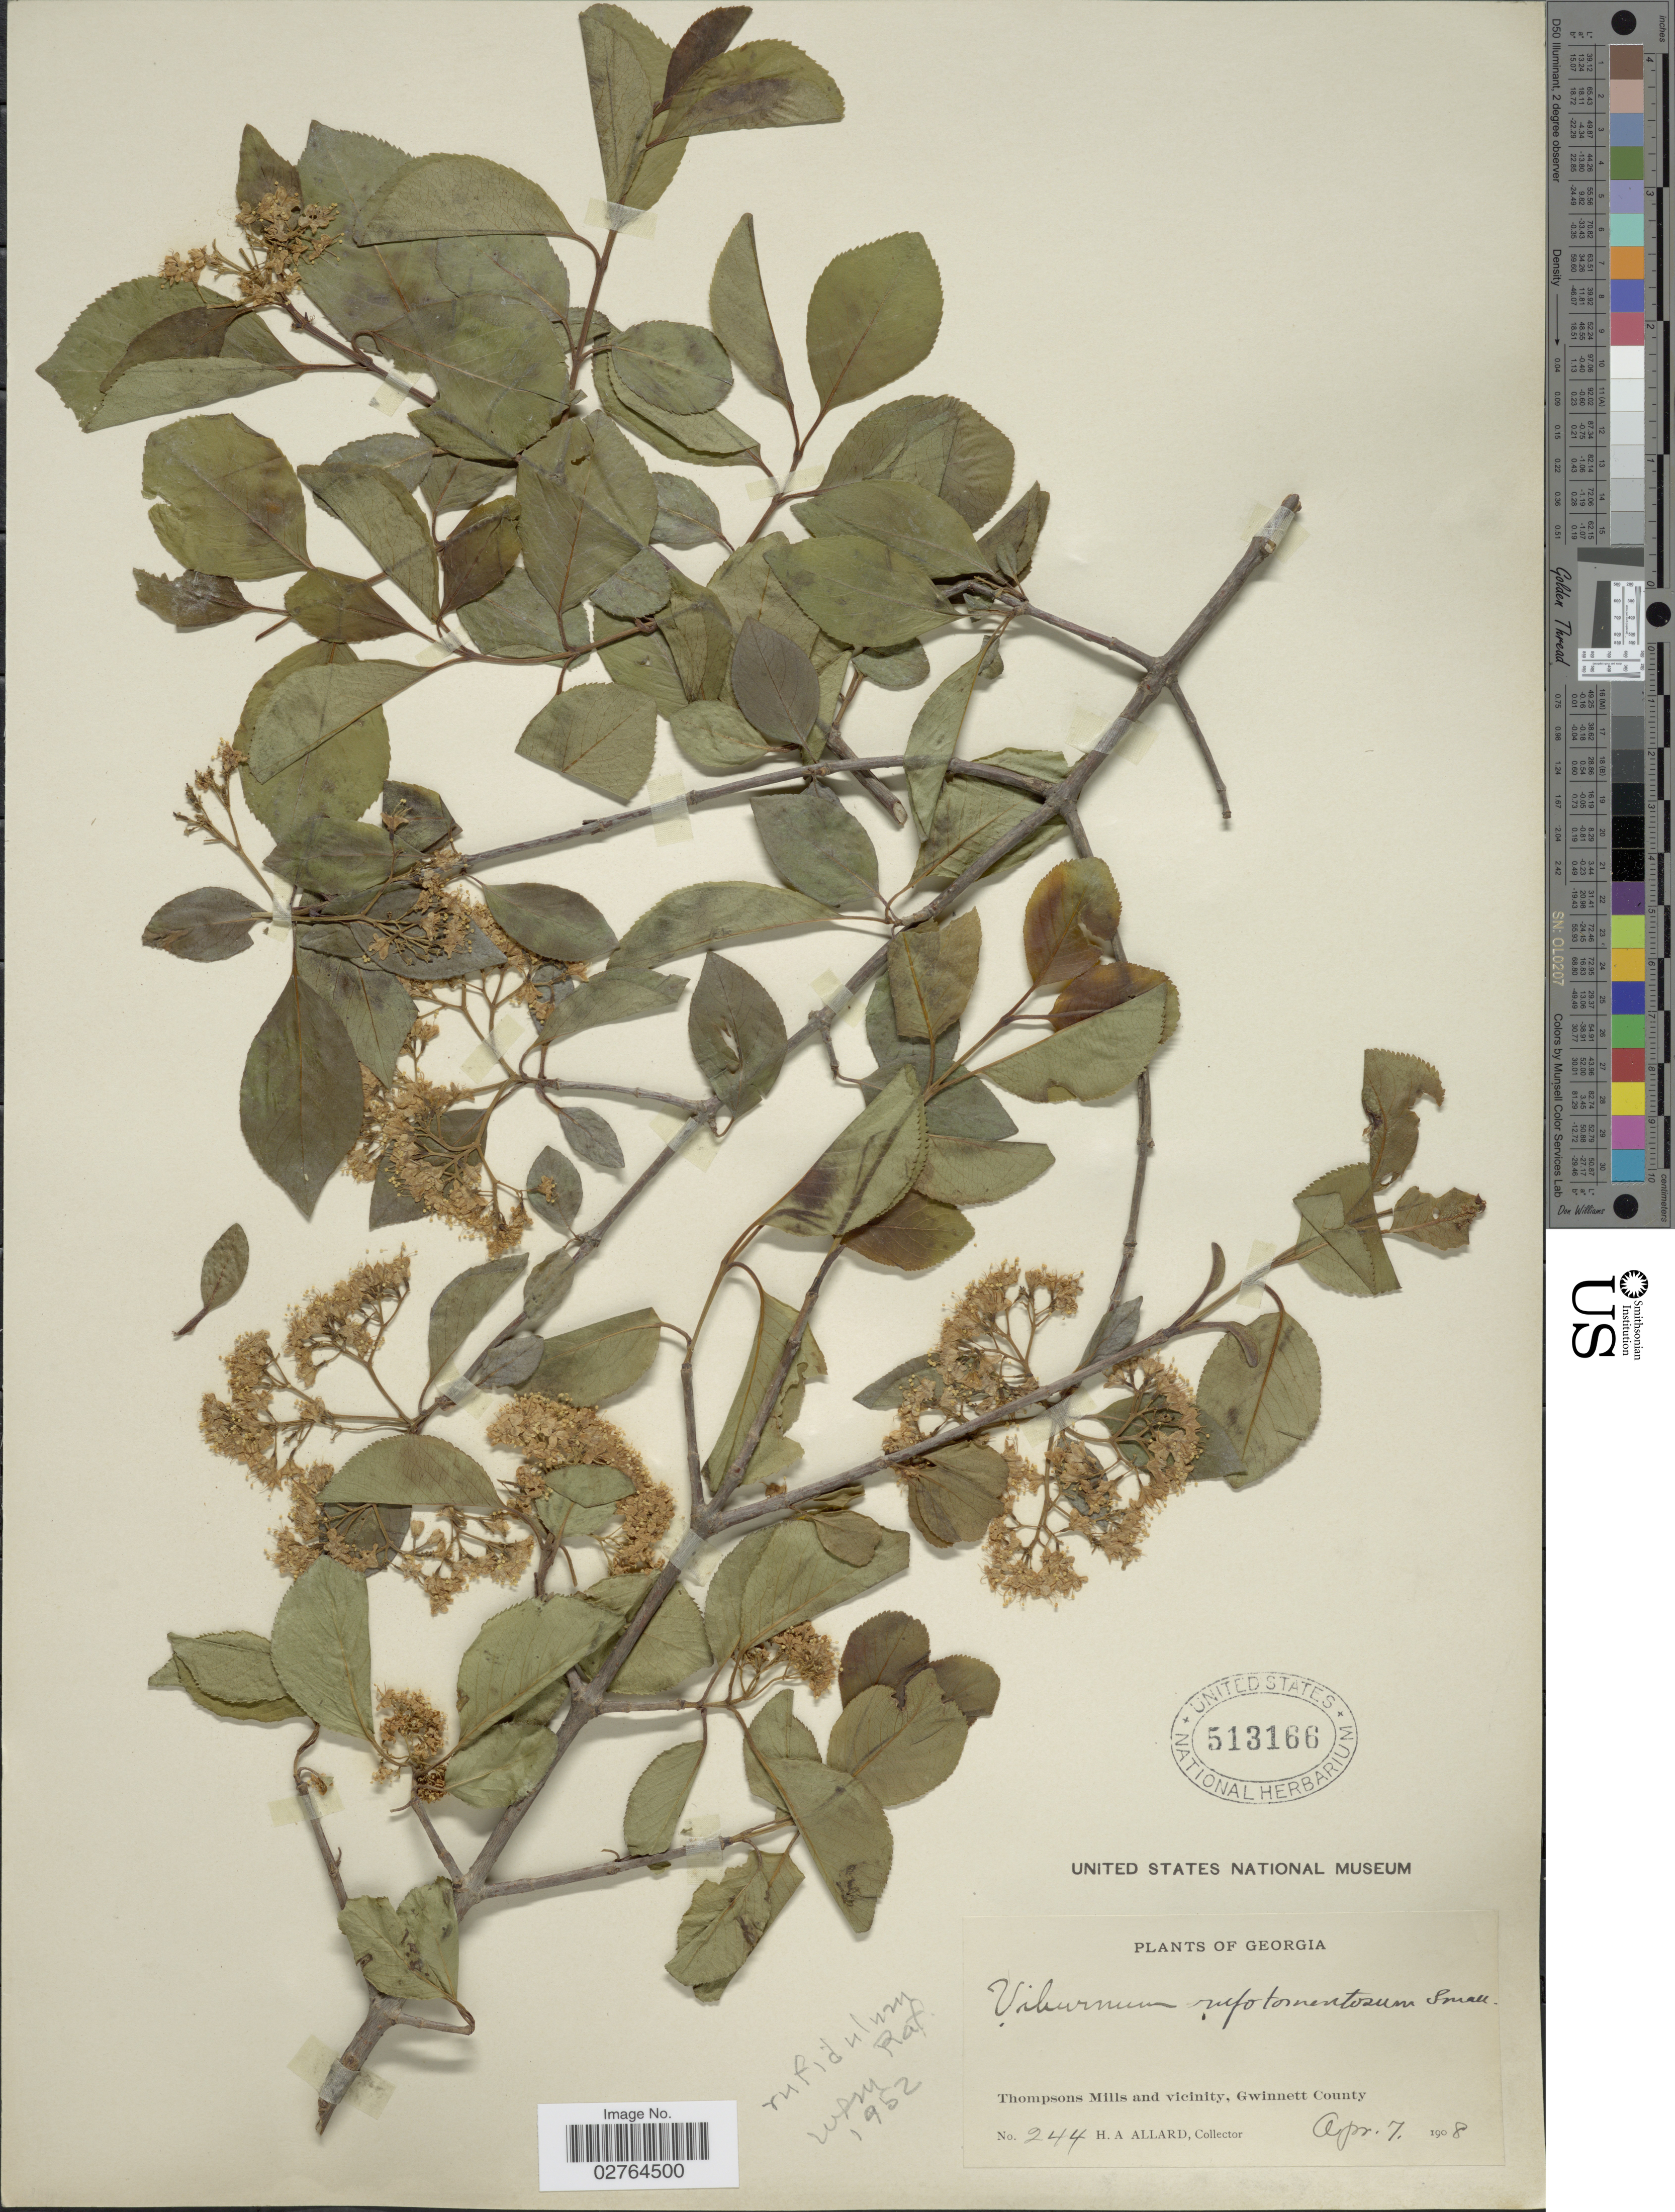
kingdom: Plantae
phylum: Tracheophyta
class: Magnoliopsida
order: Dipsacales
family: Viburnaceae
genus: Viburnum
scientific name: Viburnum rufidulum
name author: Raf.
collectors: H. A. Allard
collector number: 244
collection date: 1908-04-07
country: United States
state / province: Georgia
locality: Thompsons Mills and vicinity, Gwinnett County.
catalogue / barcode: US 513166